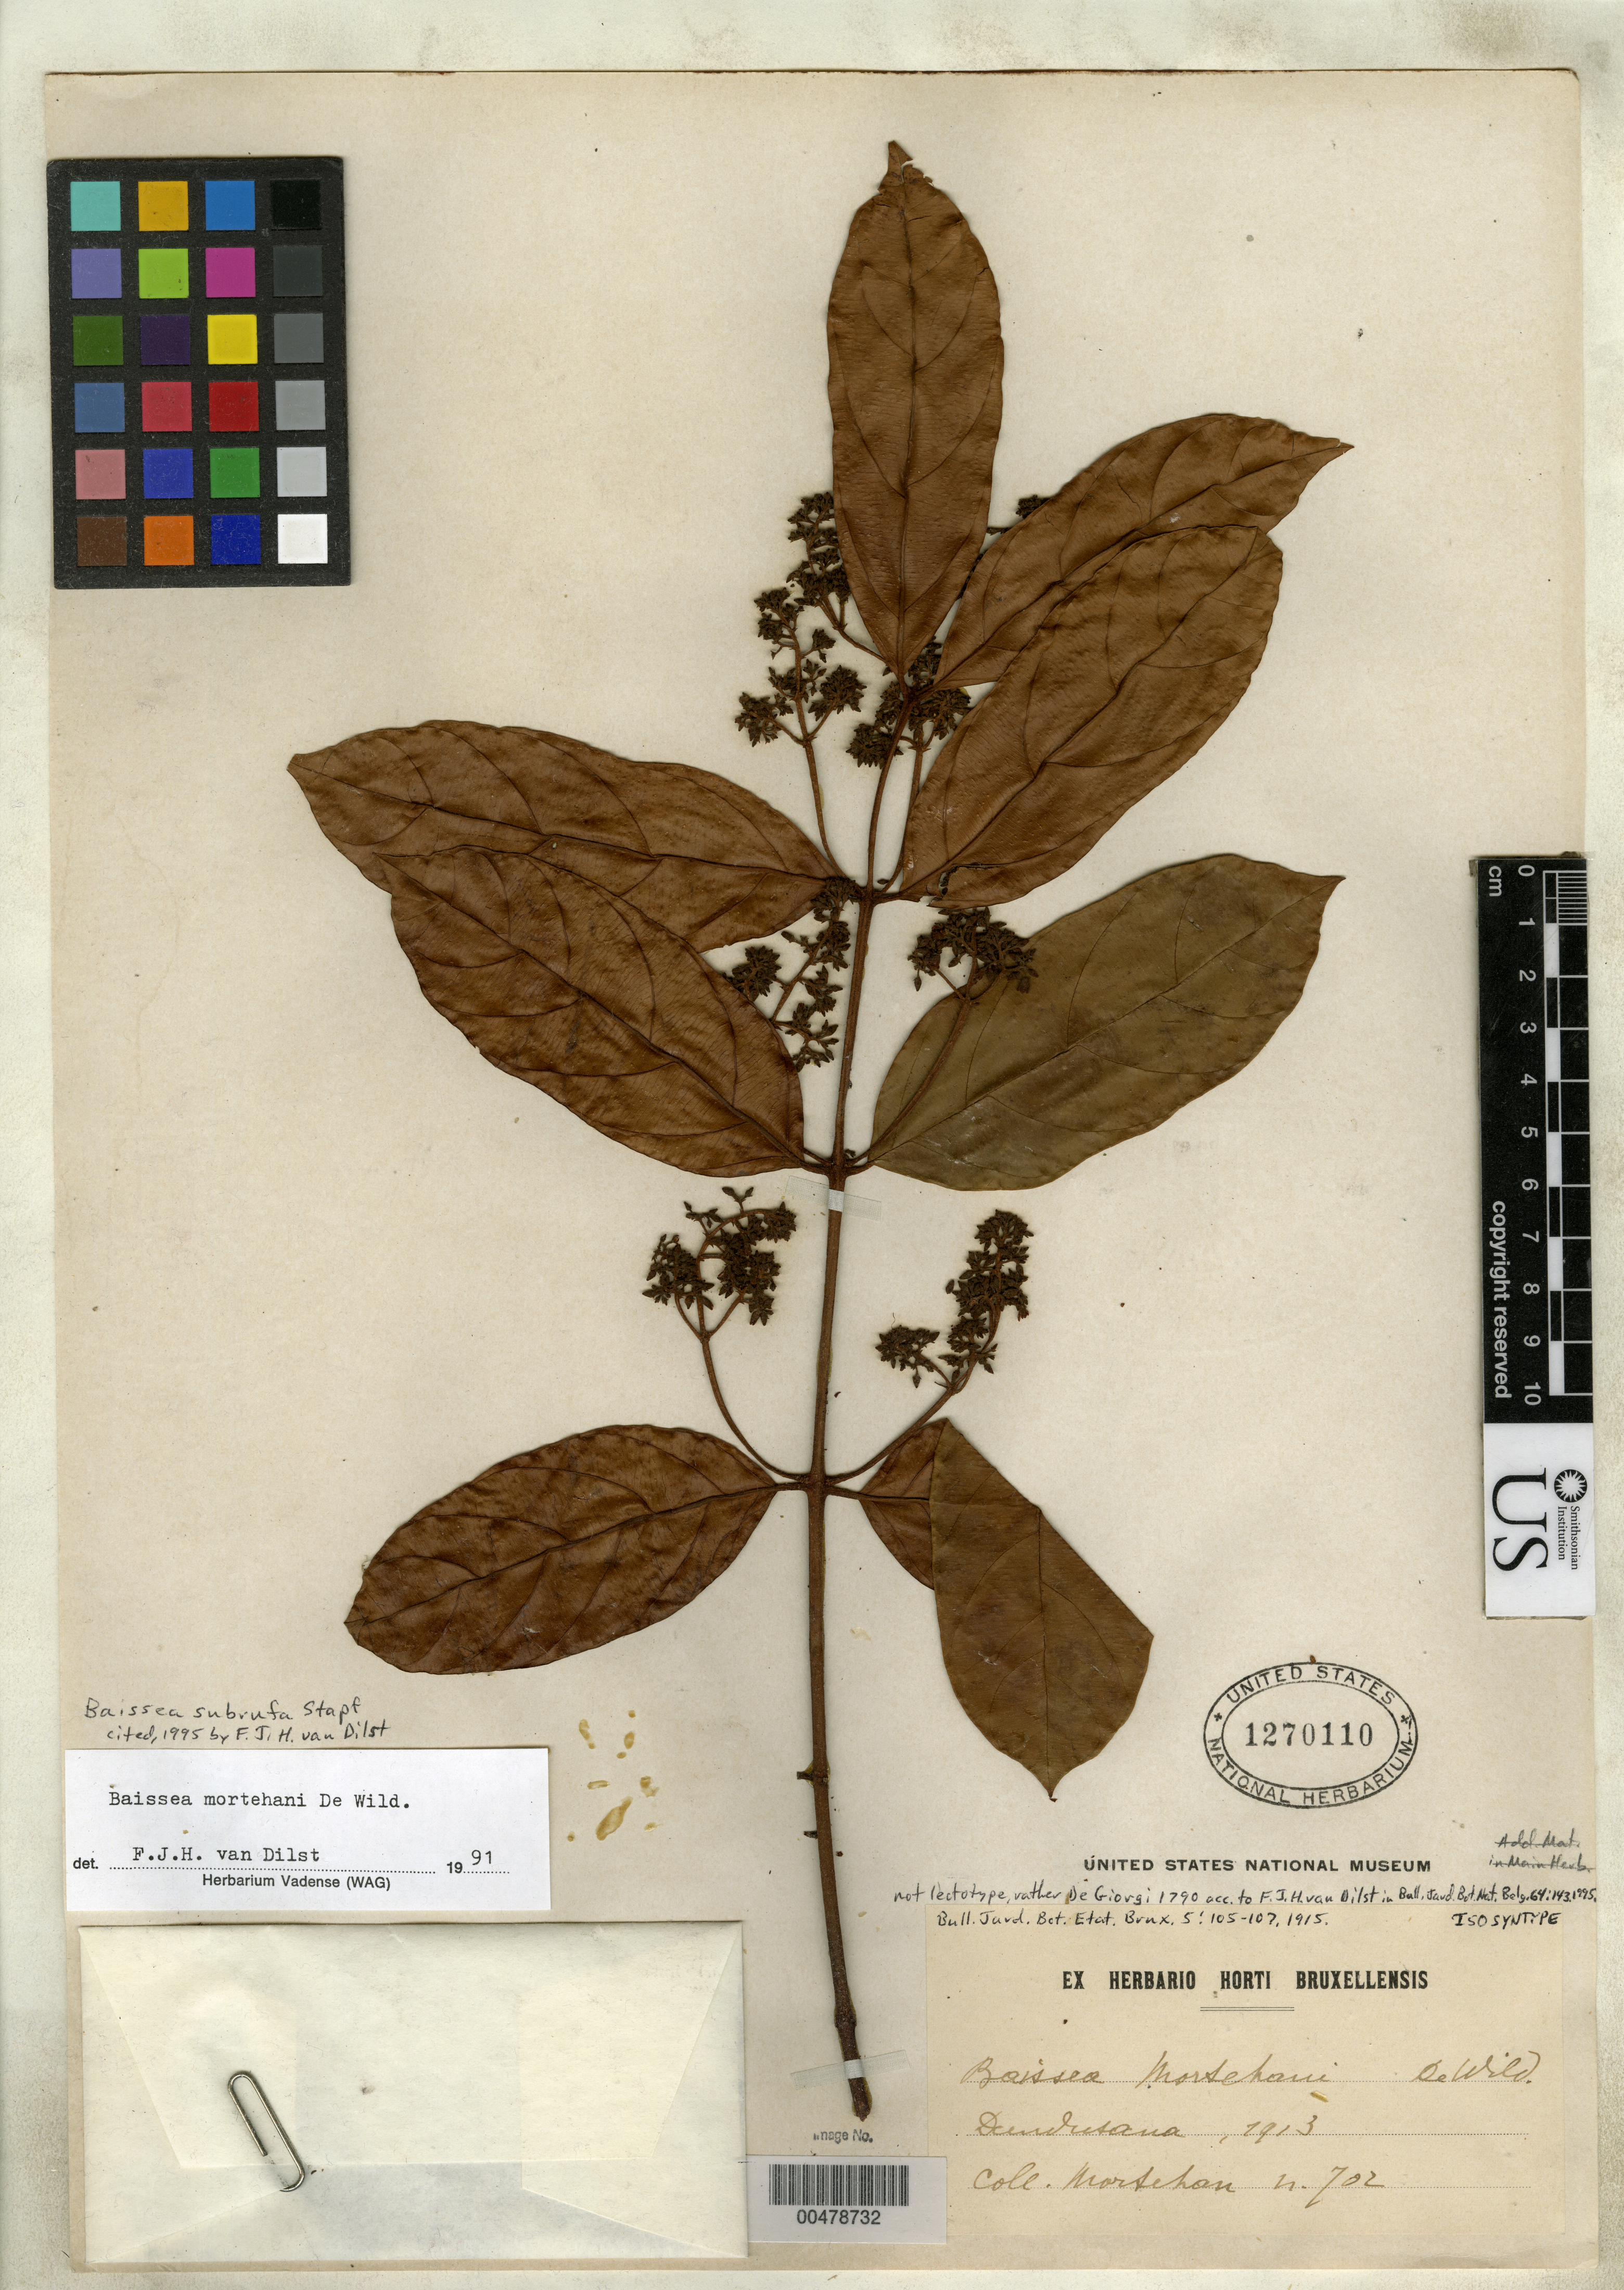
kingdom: Plantae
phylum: Tracheophyta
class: Magnoliopsida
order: Gentianales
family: Apocynaceae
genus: Baissea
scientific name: Baissea mortehanii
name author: De Wild.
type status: Isosyntype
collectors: M. G. Mortehan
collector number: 702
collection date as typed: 1913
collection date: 1913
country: Congo, Democratic Republic of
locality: Dendresana.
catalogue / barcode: US 1270110